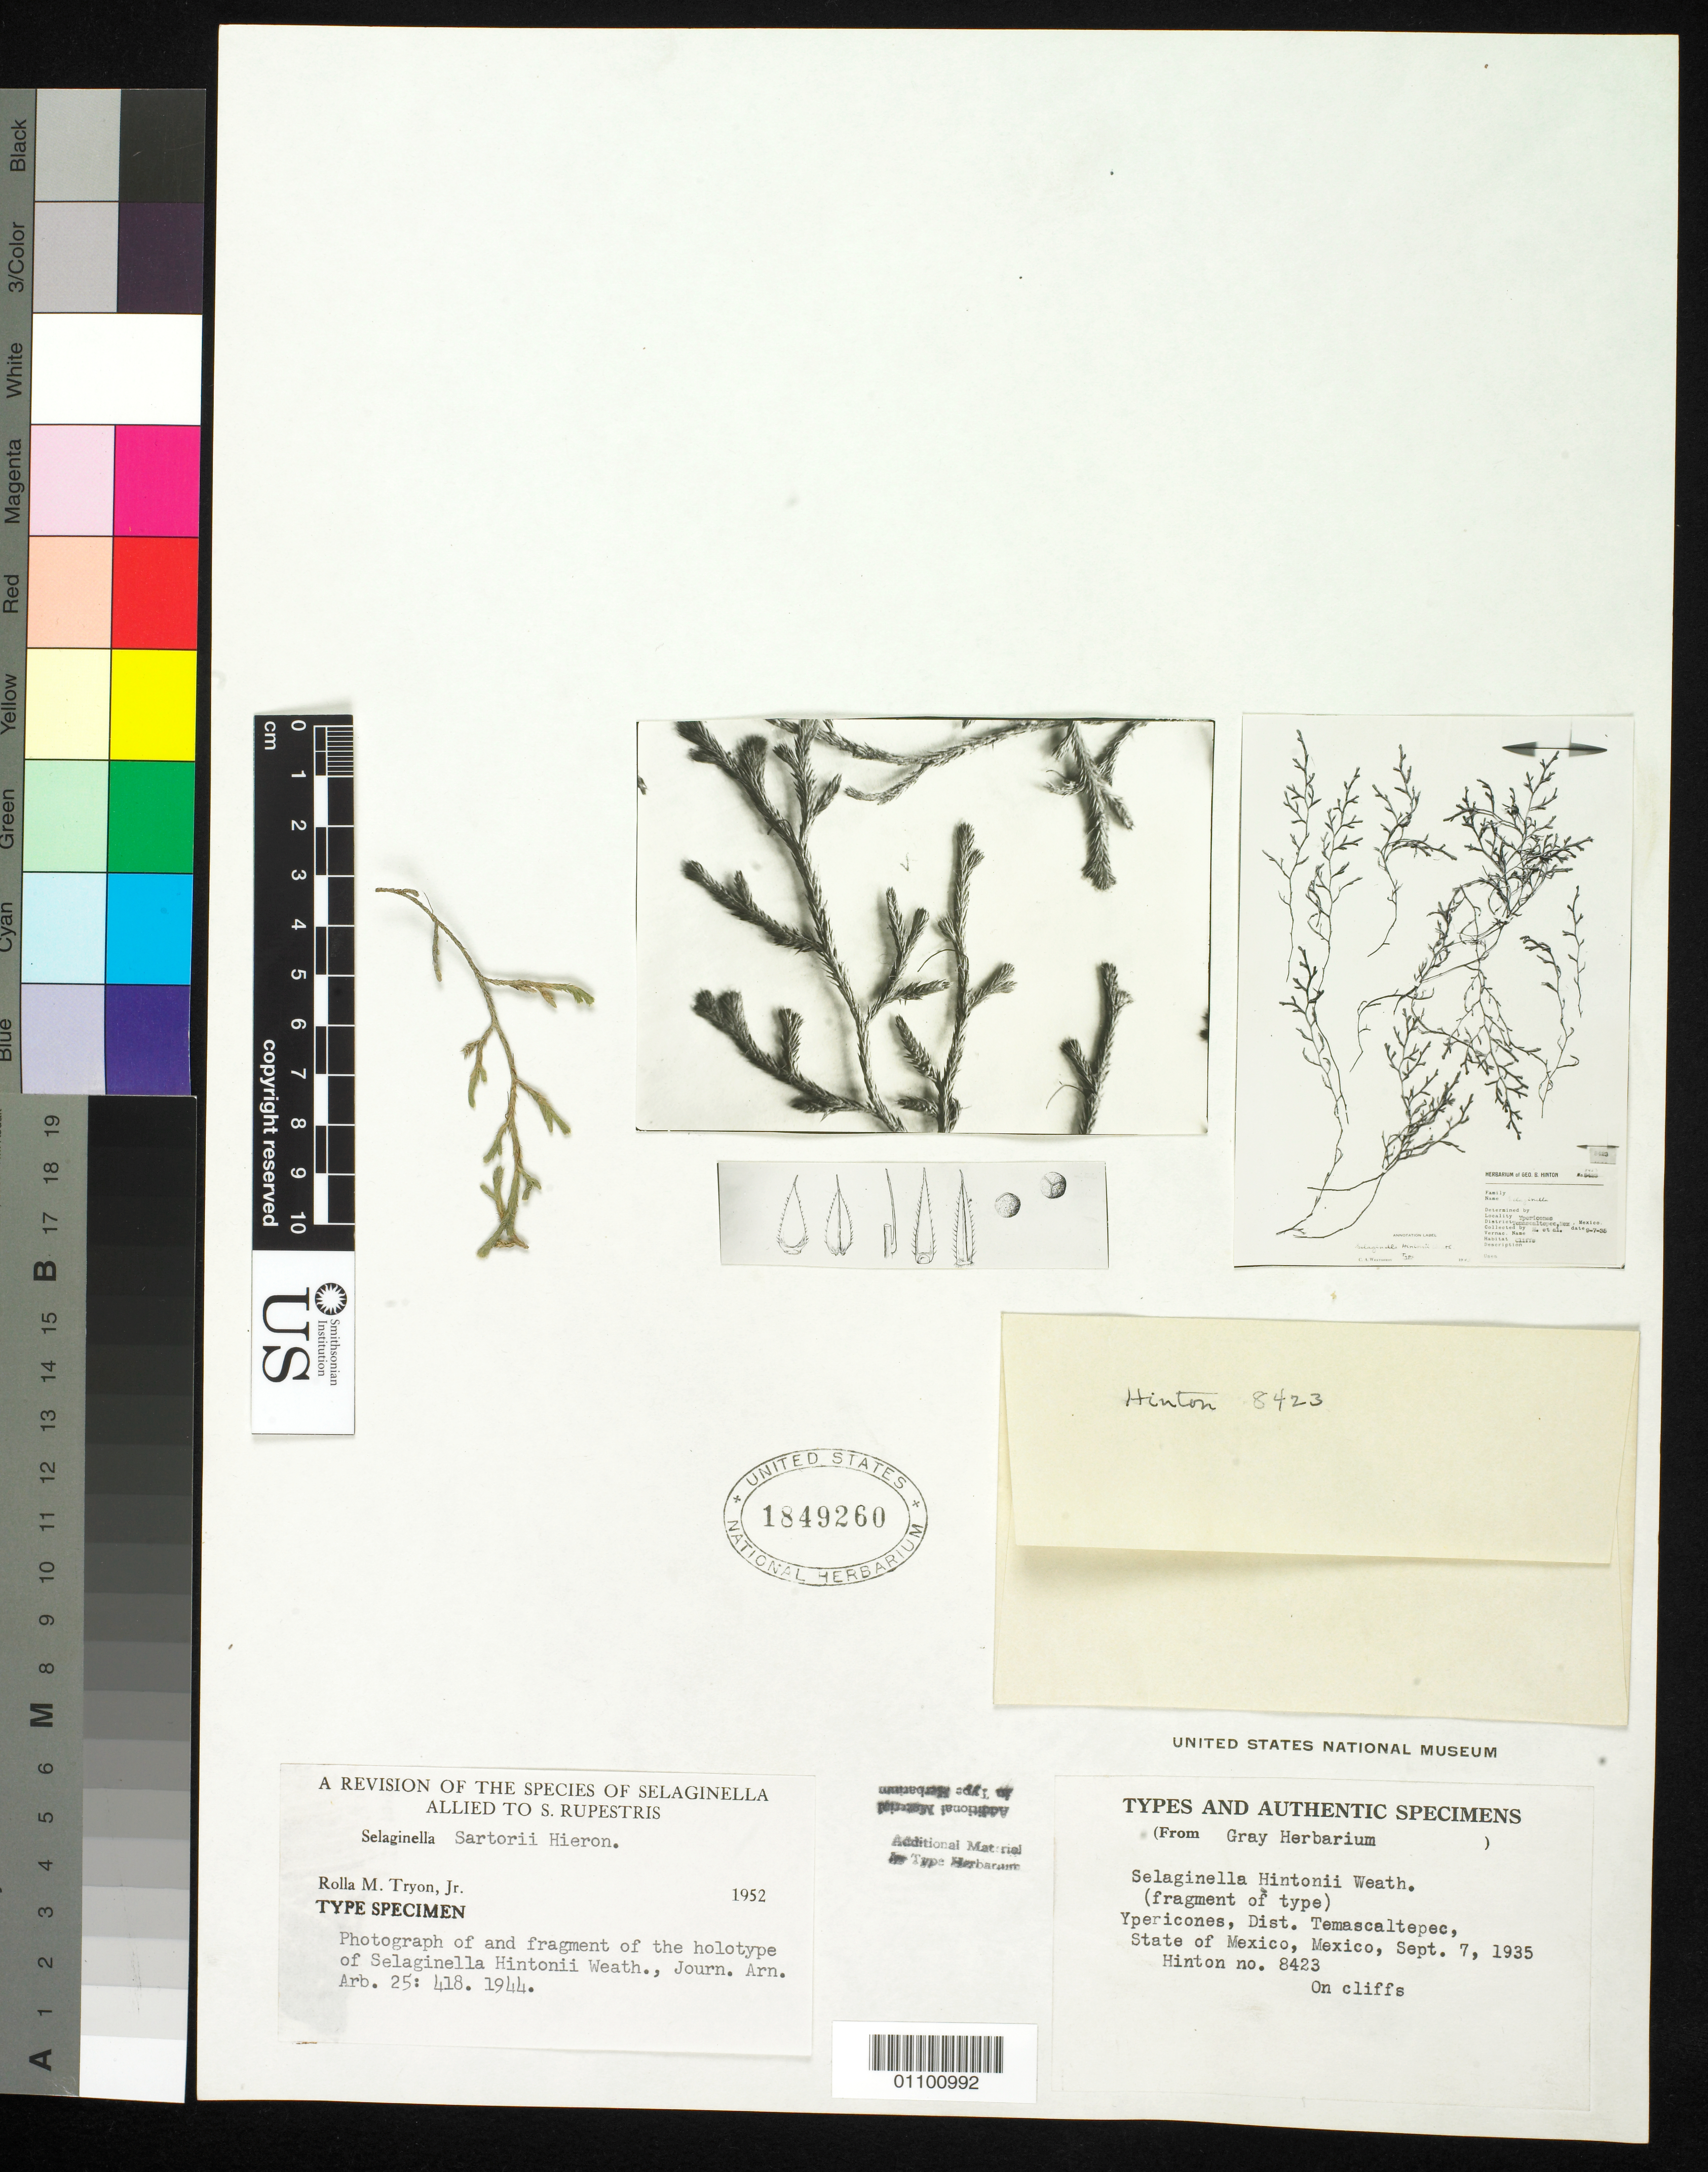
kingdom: Plantae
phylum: Tracheophyta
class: Lycopodiopsida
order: Selaginellales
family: Selaginellaceae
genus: Selaginella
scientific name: Selaginella hintonii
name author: Weath.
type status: Isotype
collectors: G. B. Hinton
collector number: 8423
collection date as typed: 9-7-35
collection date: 1935-09-07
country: Mexico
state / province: México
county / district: Temascaltepec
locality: Ypericones, Dist. Temascaltepec, State of Mexico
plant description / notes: Photograph and fragments from Gray Herb.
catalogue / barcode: US 1849260